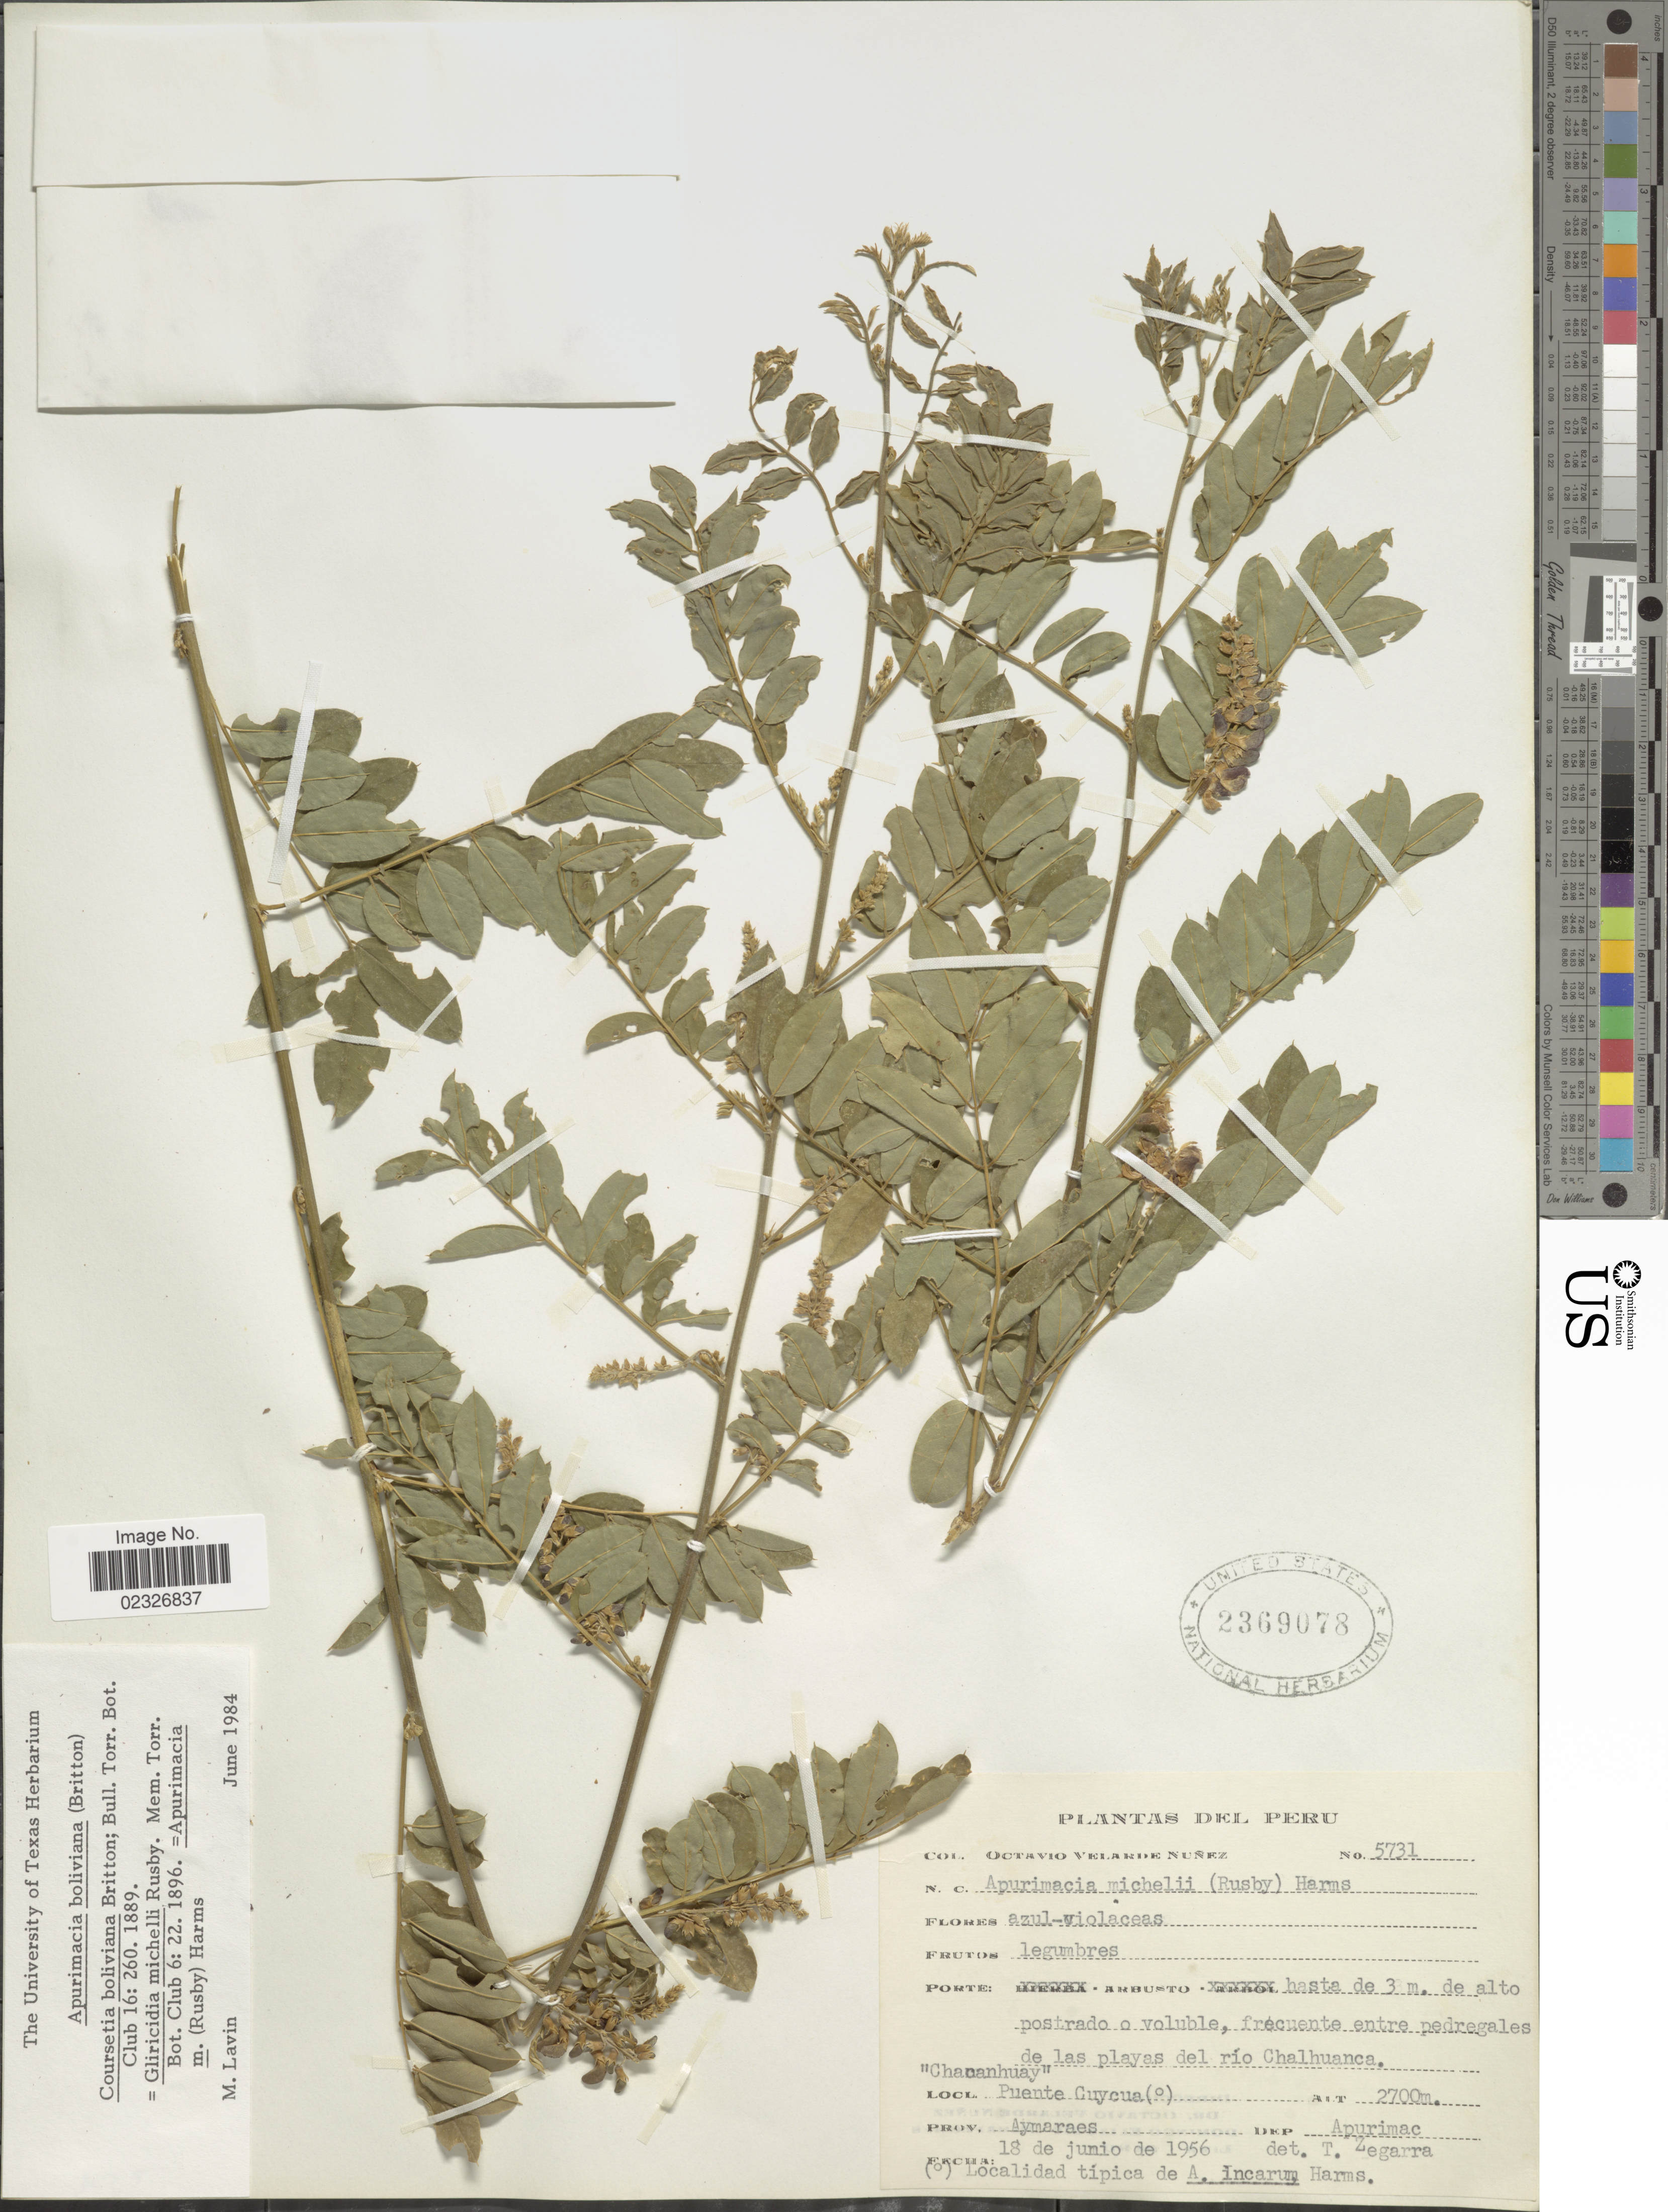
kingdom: Plantae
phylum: Tracheophyta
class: Magnoliopsida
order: Fabales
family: Fabaceae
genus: Apurimacia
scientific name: Apurimacia boliviana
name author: (Britton) Lavin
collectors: O. Nuñez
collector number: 5731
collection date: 1956-06-18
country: Peru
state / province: Apurímac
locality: Frecuente entre pedregales de las playas del río Chalhuanca. Puente Cuycua. Prov. Aymaraes. Dep. Apurimac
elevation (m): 2700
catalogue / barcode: US 2369078